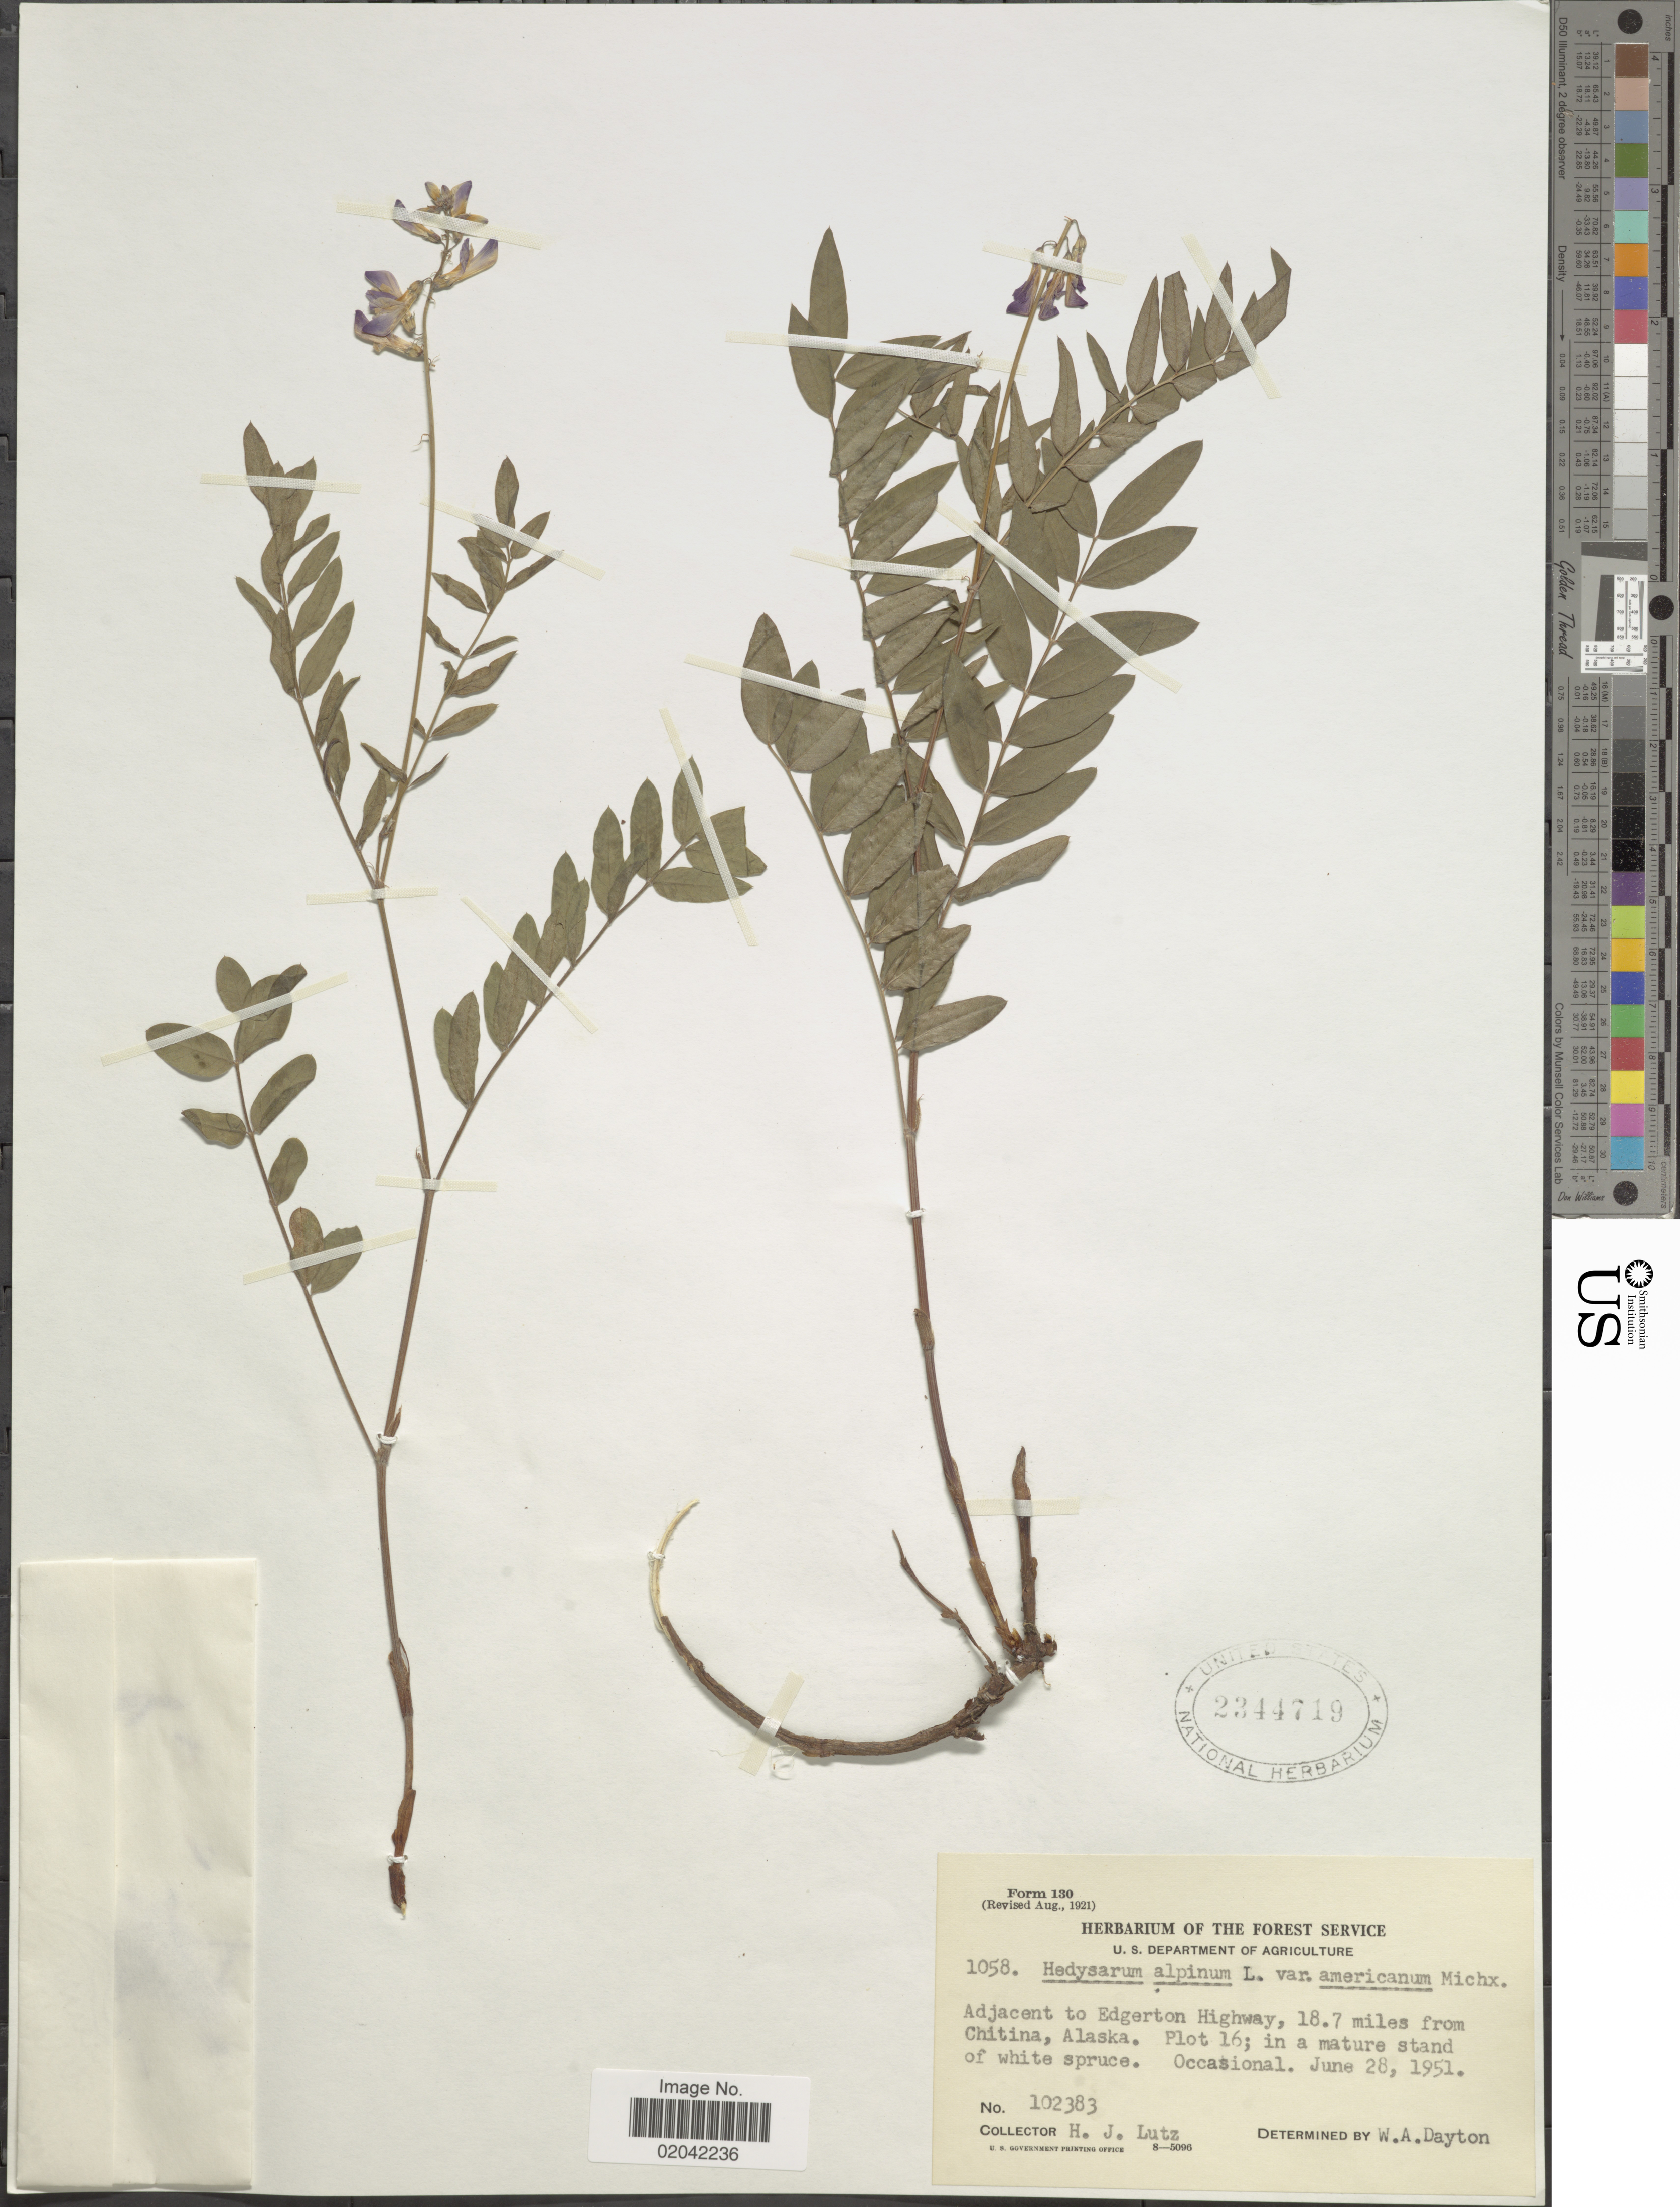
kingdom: Plantae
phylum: Tracheophyta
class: Magnoliopsida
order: Fabales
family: Fabaceae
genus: Hedysarum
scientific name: Hedysarum alpinum var. americanum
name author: Michx. ex Pursh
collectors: H. J. Lutz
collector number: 1058/102383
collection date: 1951-06-28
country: United States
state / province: Alaska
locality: Adjacent to Edgerton Highway, 18.7 miles from Chitina, Alaska.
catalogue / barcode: US 2344719